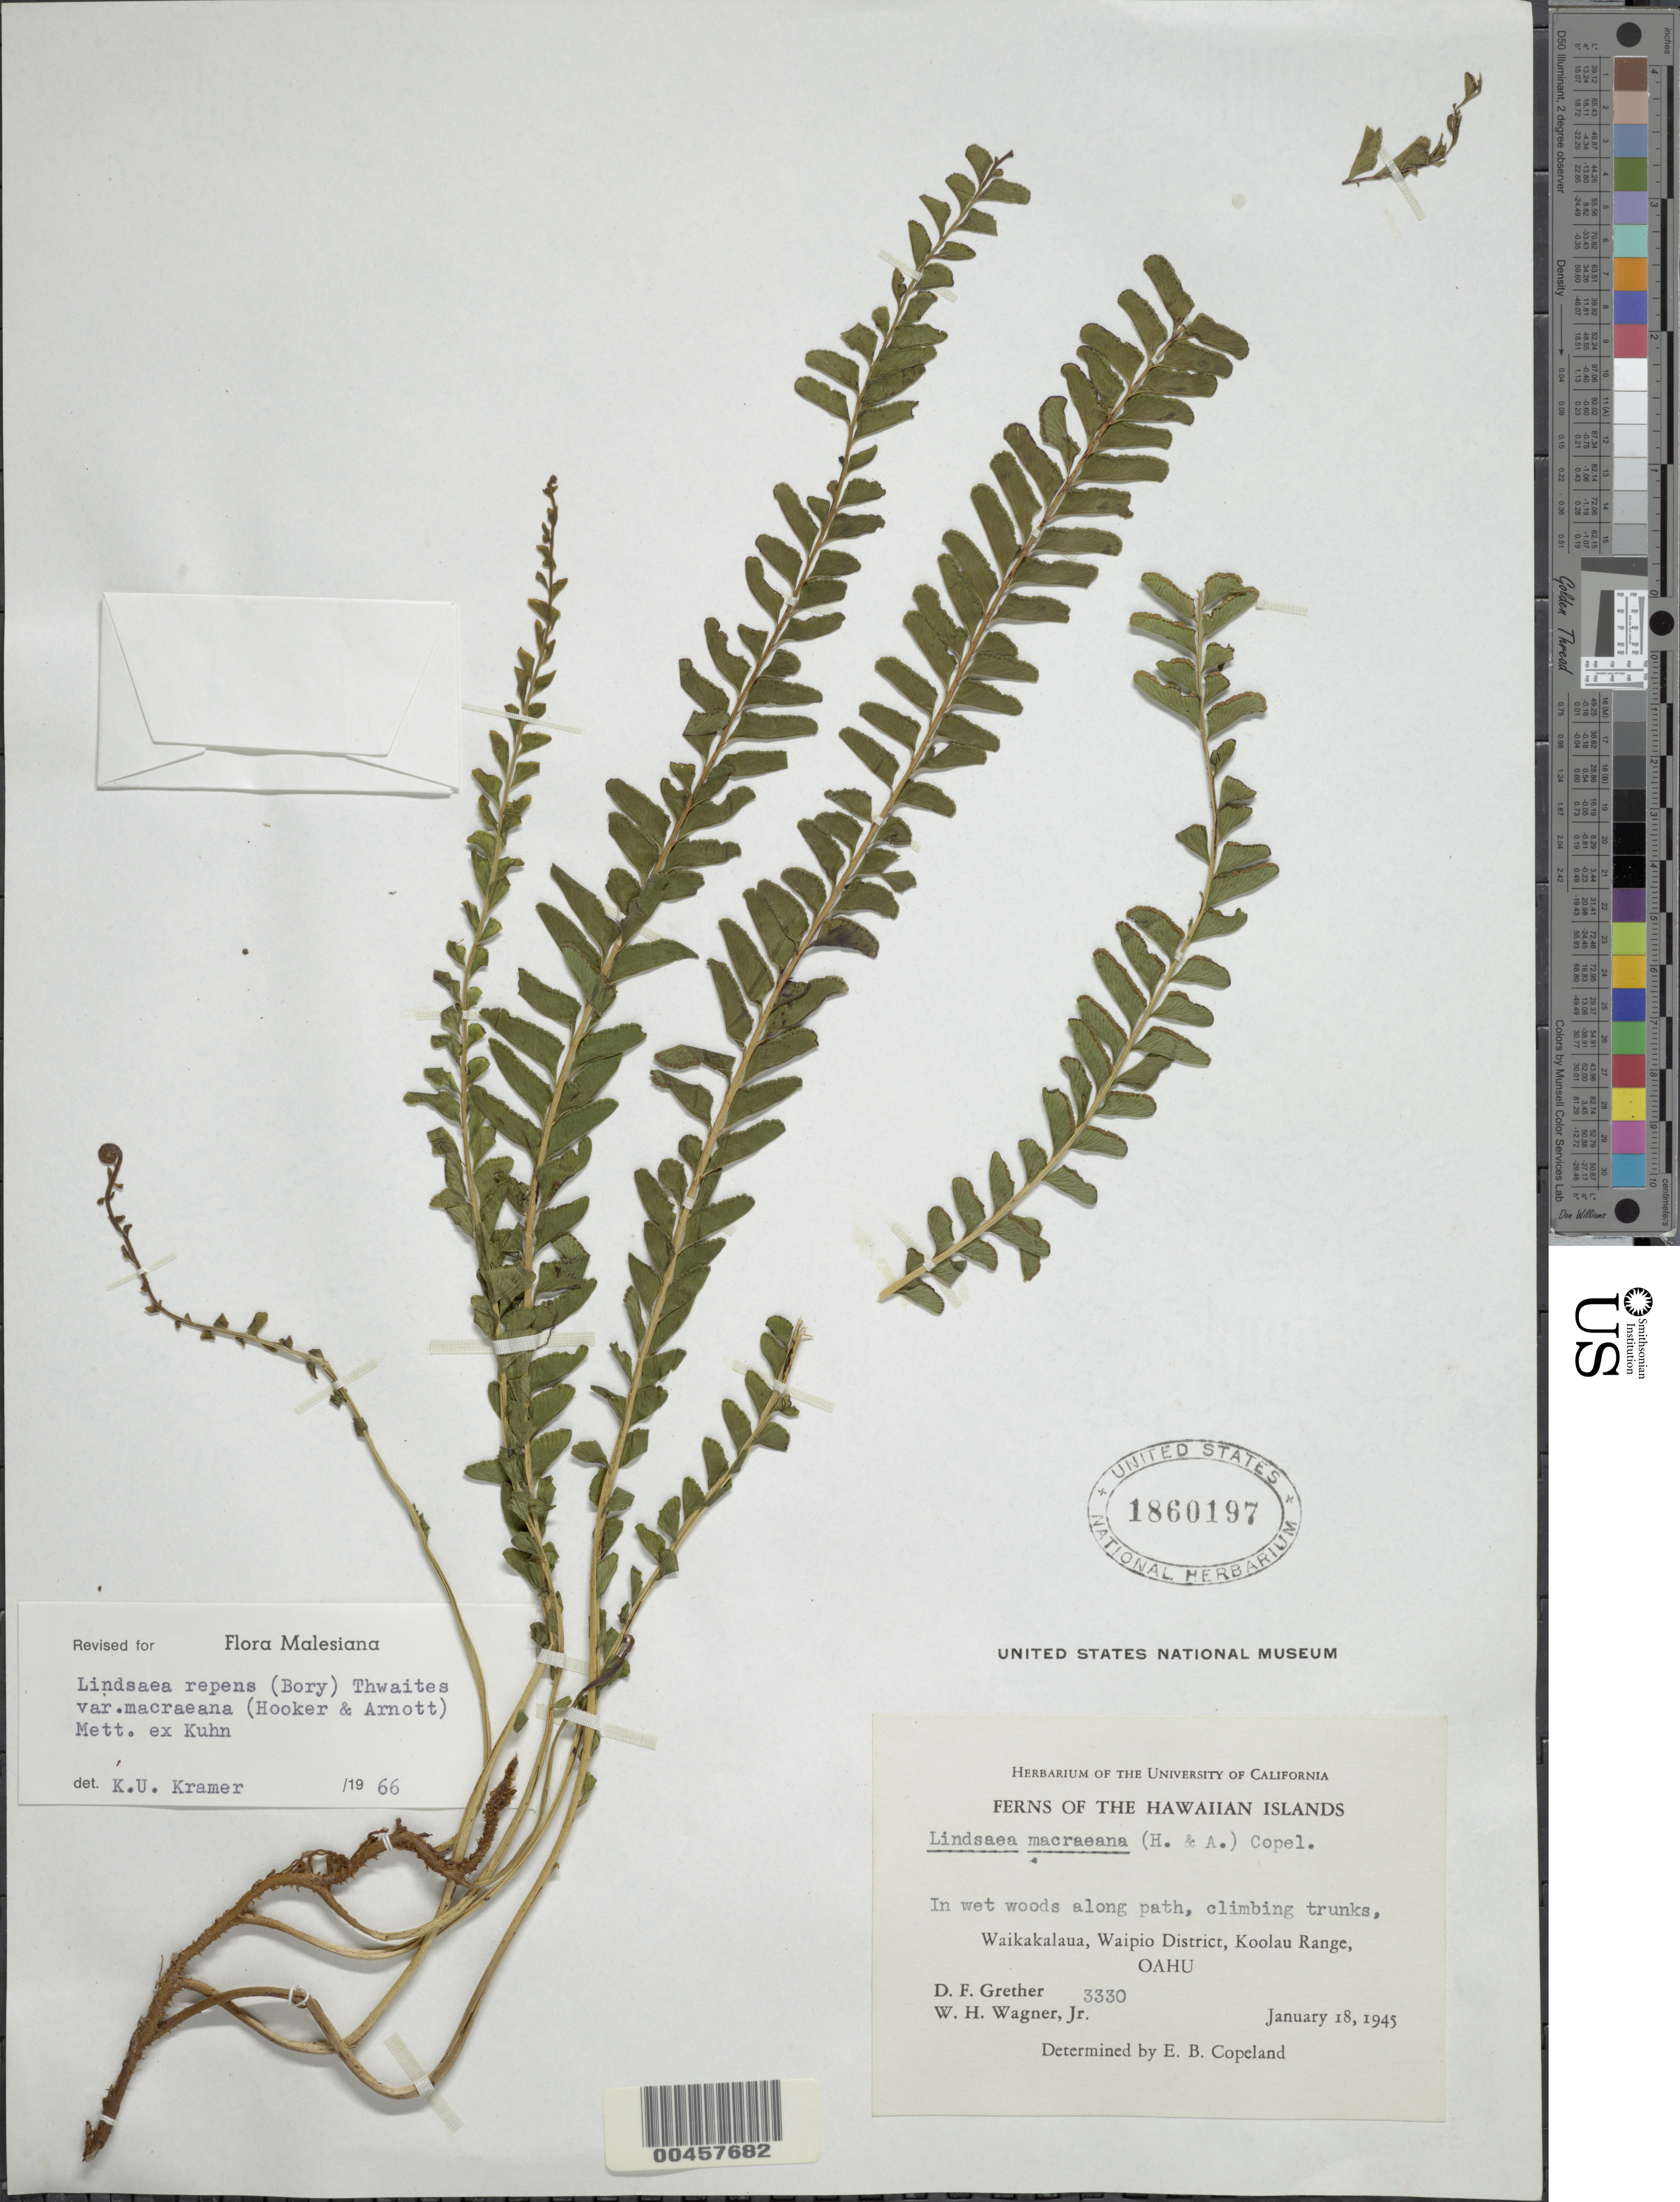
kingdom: Plantae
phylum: Tracheophyta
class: Polypodiopsida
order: Polypodiales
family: Lindsaeaceae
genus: Lindsaea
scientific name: Lindsaea repens var. macraeana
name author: (Hook. & Arn.) Mett. ex Kuhn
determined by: Kramer, K. U.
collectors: D. F. Grether & W. H. Wagner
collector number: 3330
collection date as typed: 18 Jan 1945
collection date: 1945-01-18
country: United States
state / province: Hawaii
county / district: Honolulu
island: Oahu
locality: Waikakalaua, Waipio District, Koolau Range, Oahu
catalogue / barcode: US 1860197